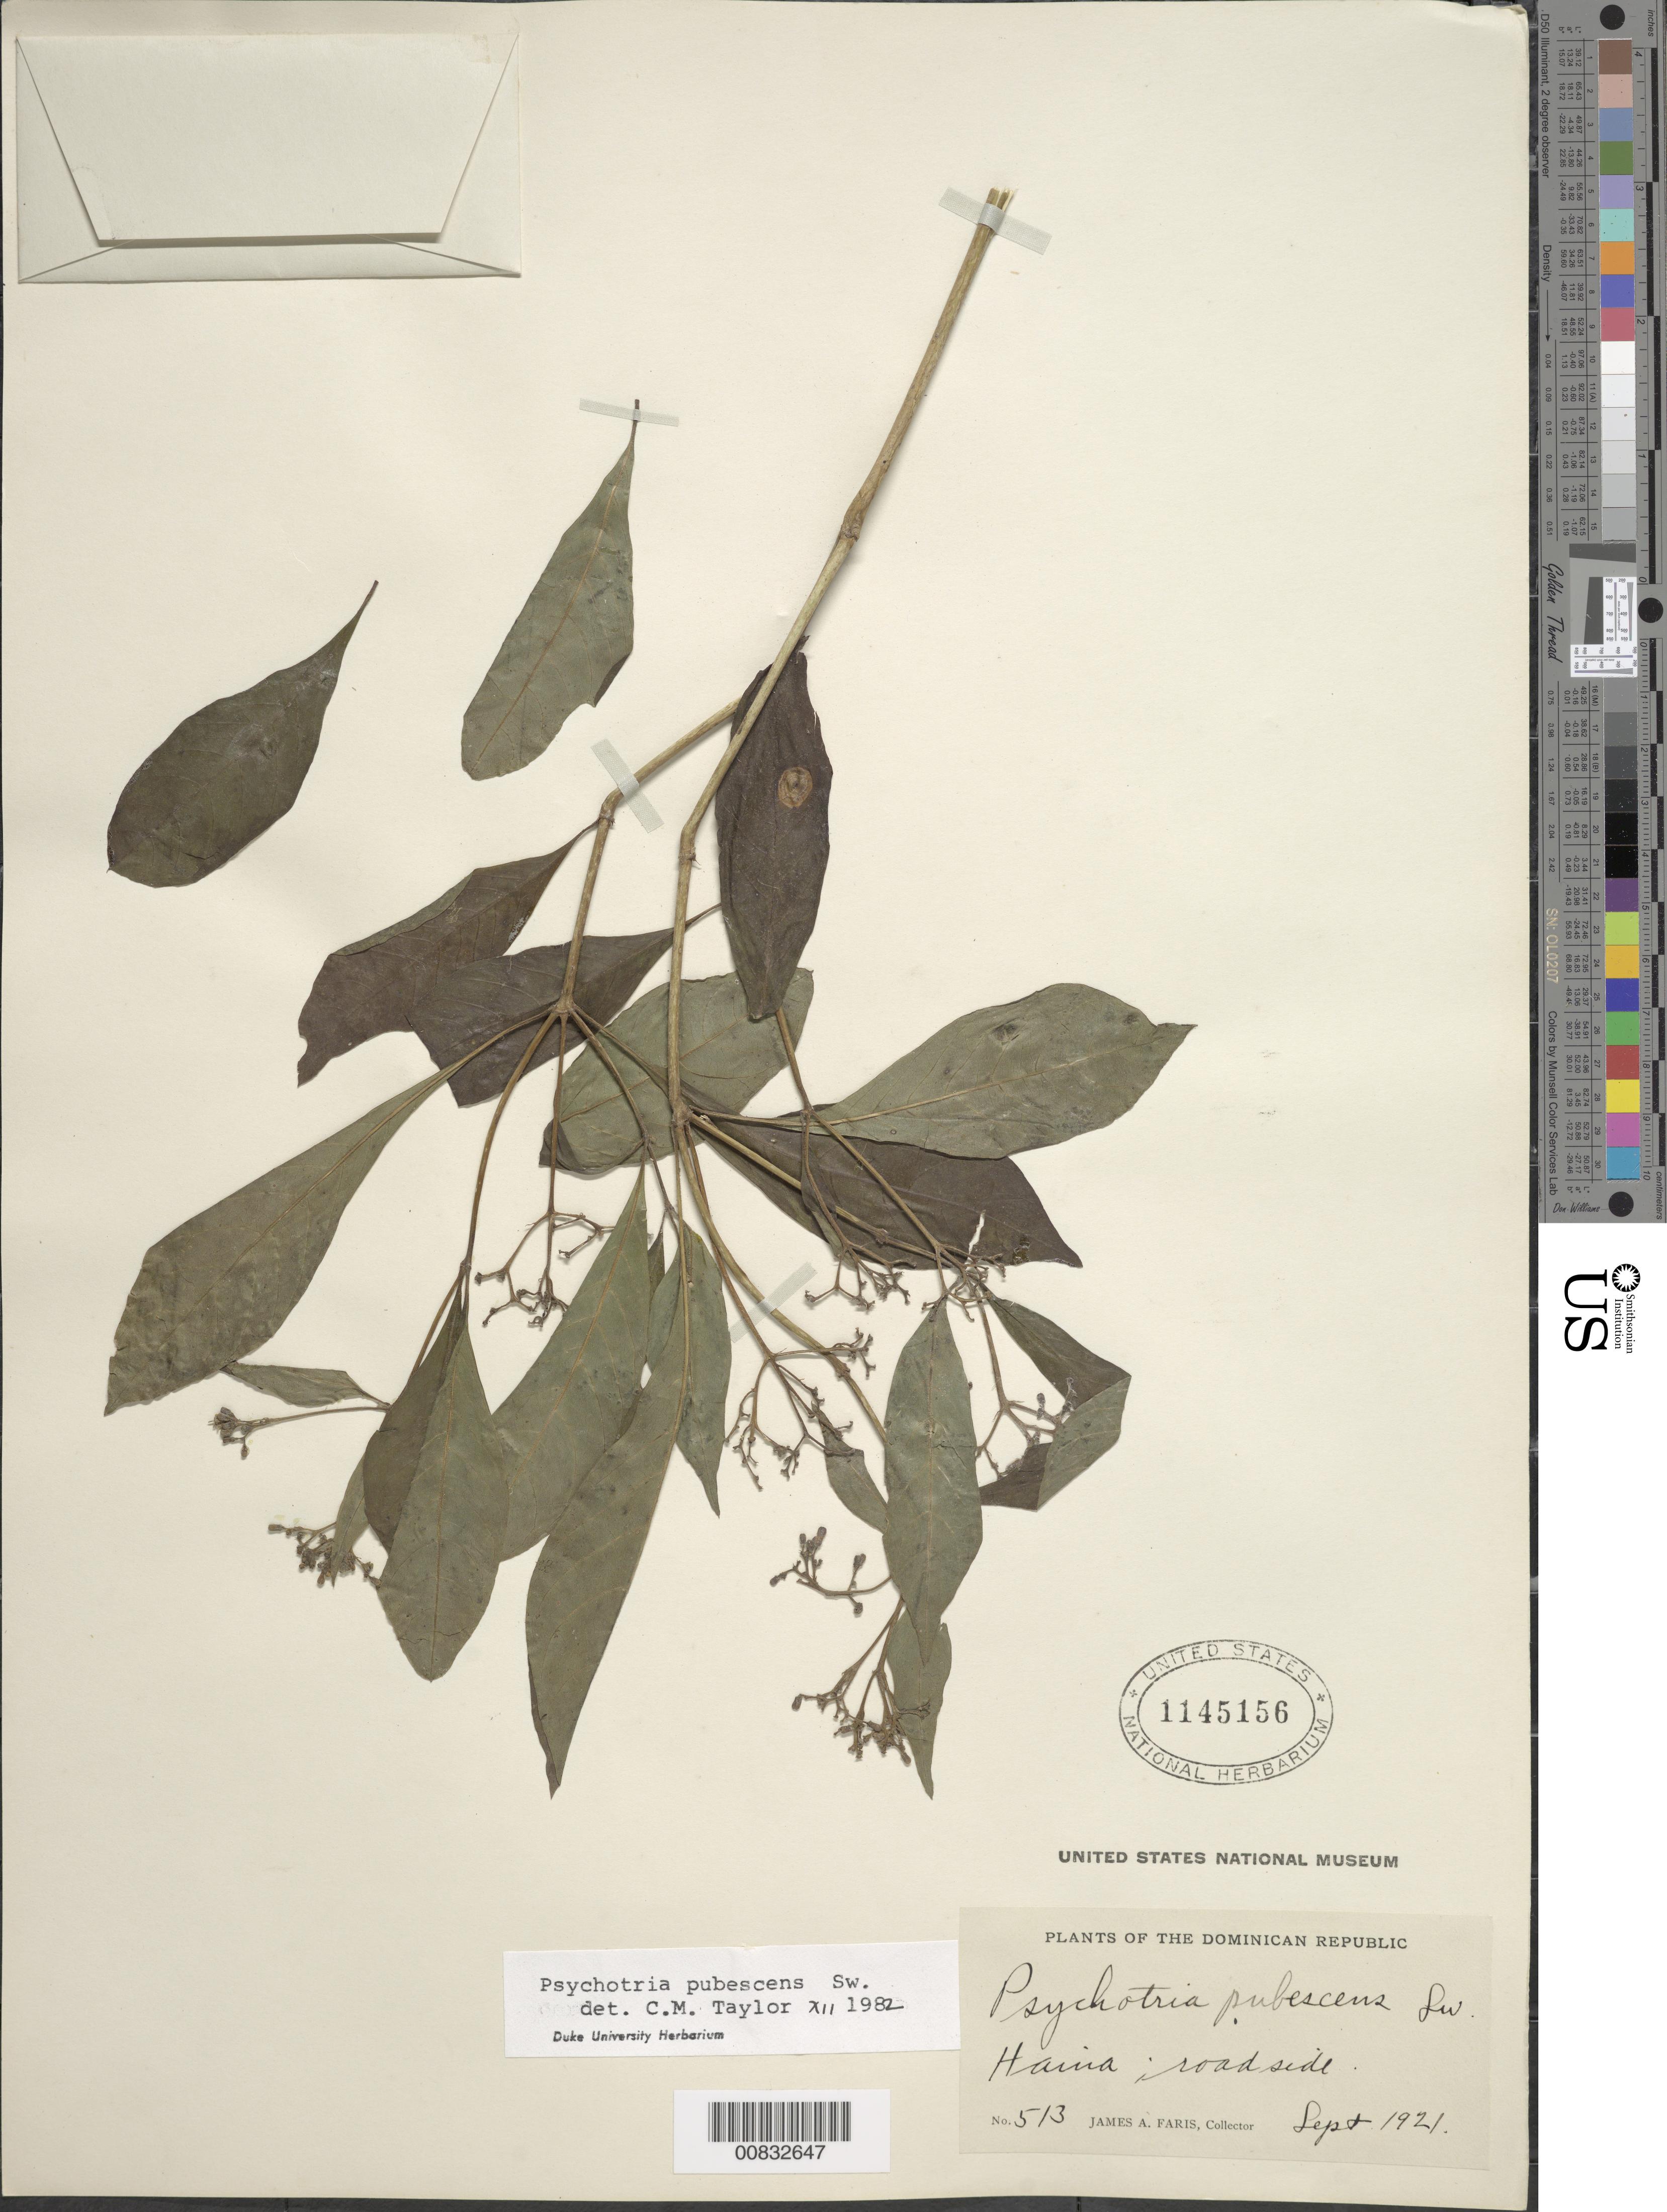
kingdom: Plantae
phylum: Tracheophyta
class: Magnoliopsida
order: Gentianales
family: Rubiaceae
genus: Psychotria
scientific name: Psychotria pubescens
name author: Sw.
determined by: Taylor, Charlotte M.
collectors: J. Faris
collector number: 513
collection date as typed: Sep 1921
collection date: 1921-09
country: Dominican Republic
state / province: San Cristóbal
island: Hispaniola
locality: Haina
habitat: Roadside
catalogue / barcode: US 1145156